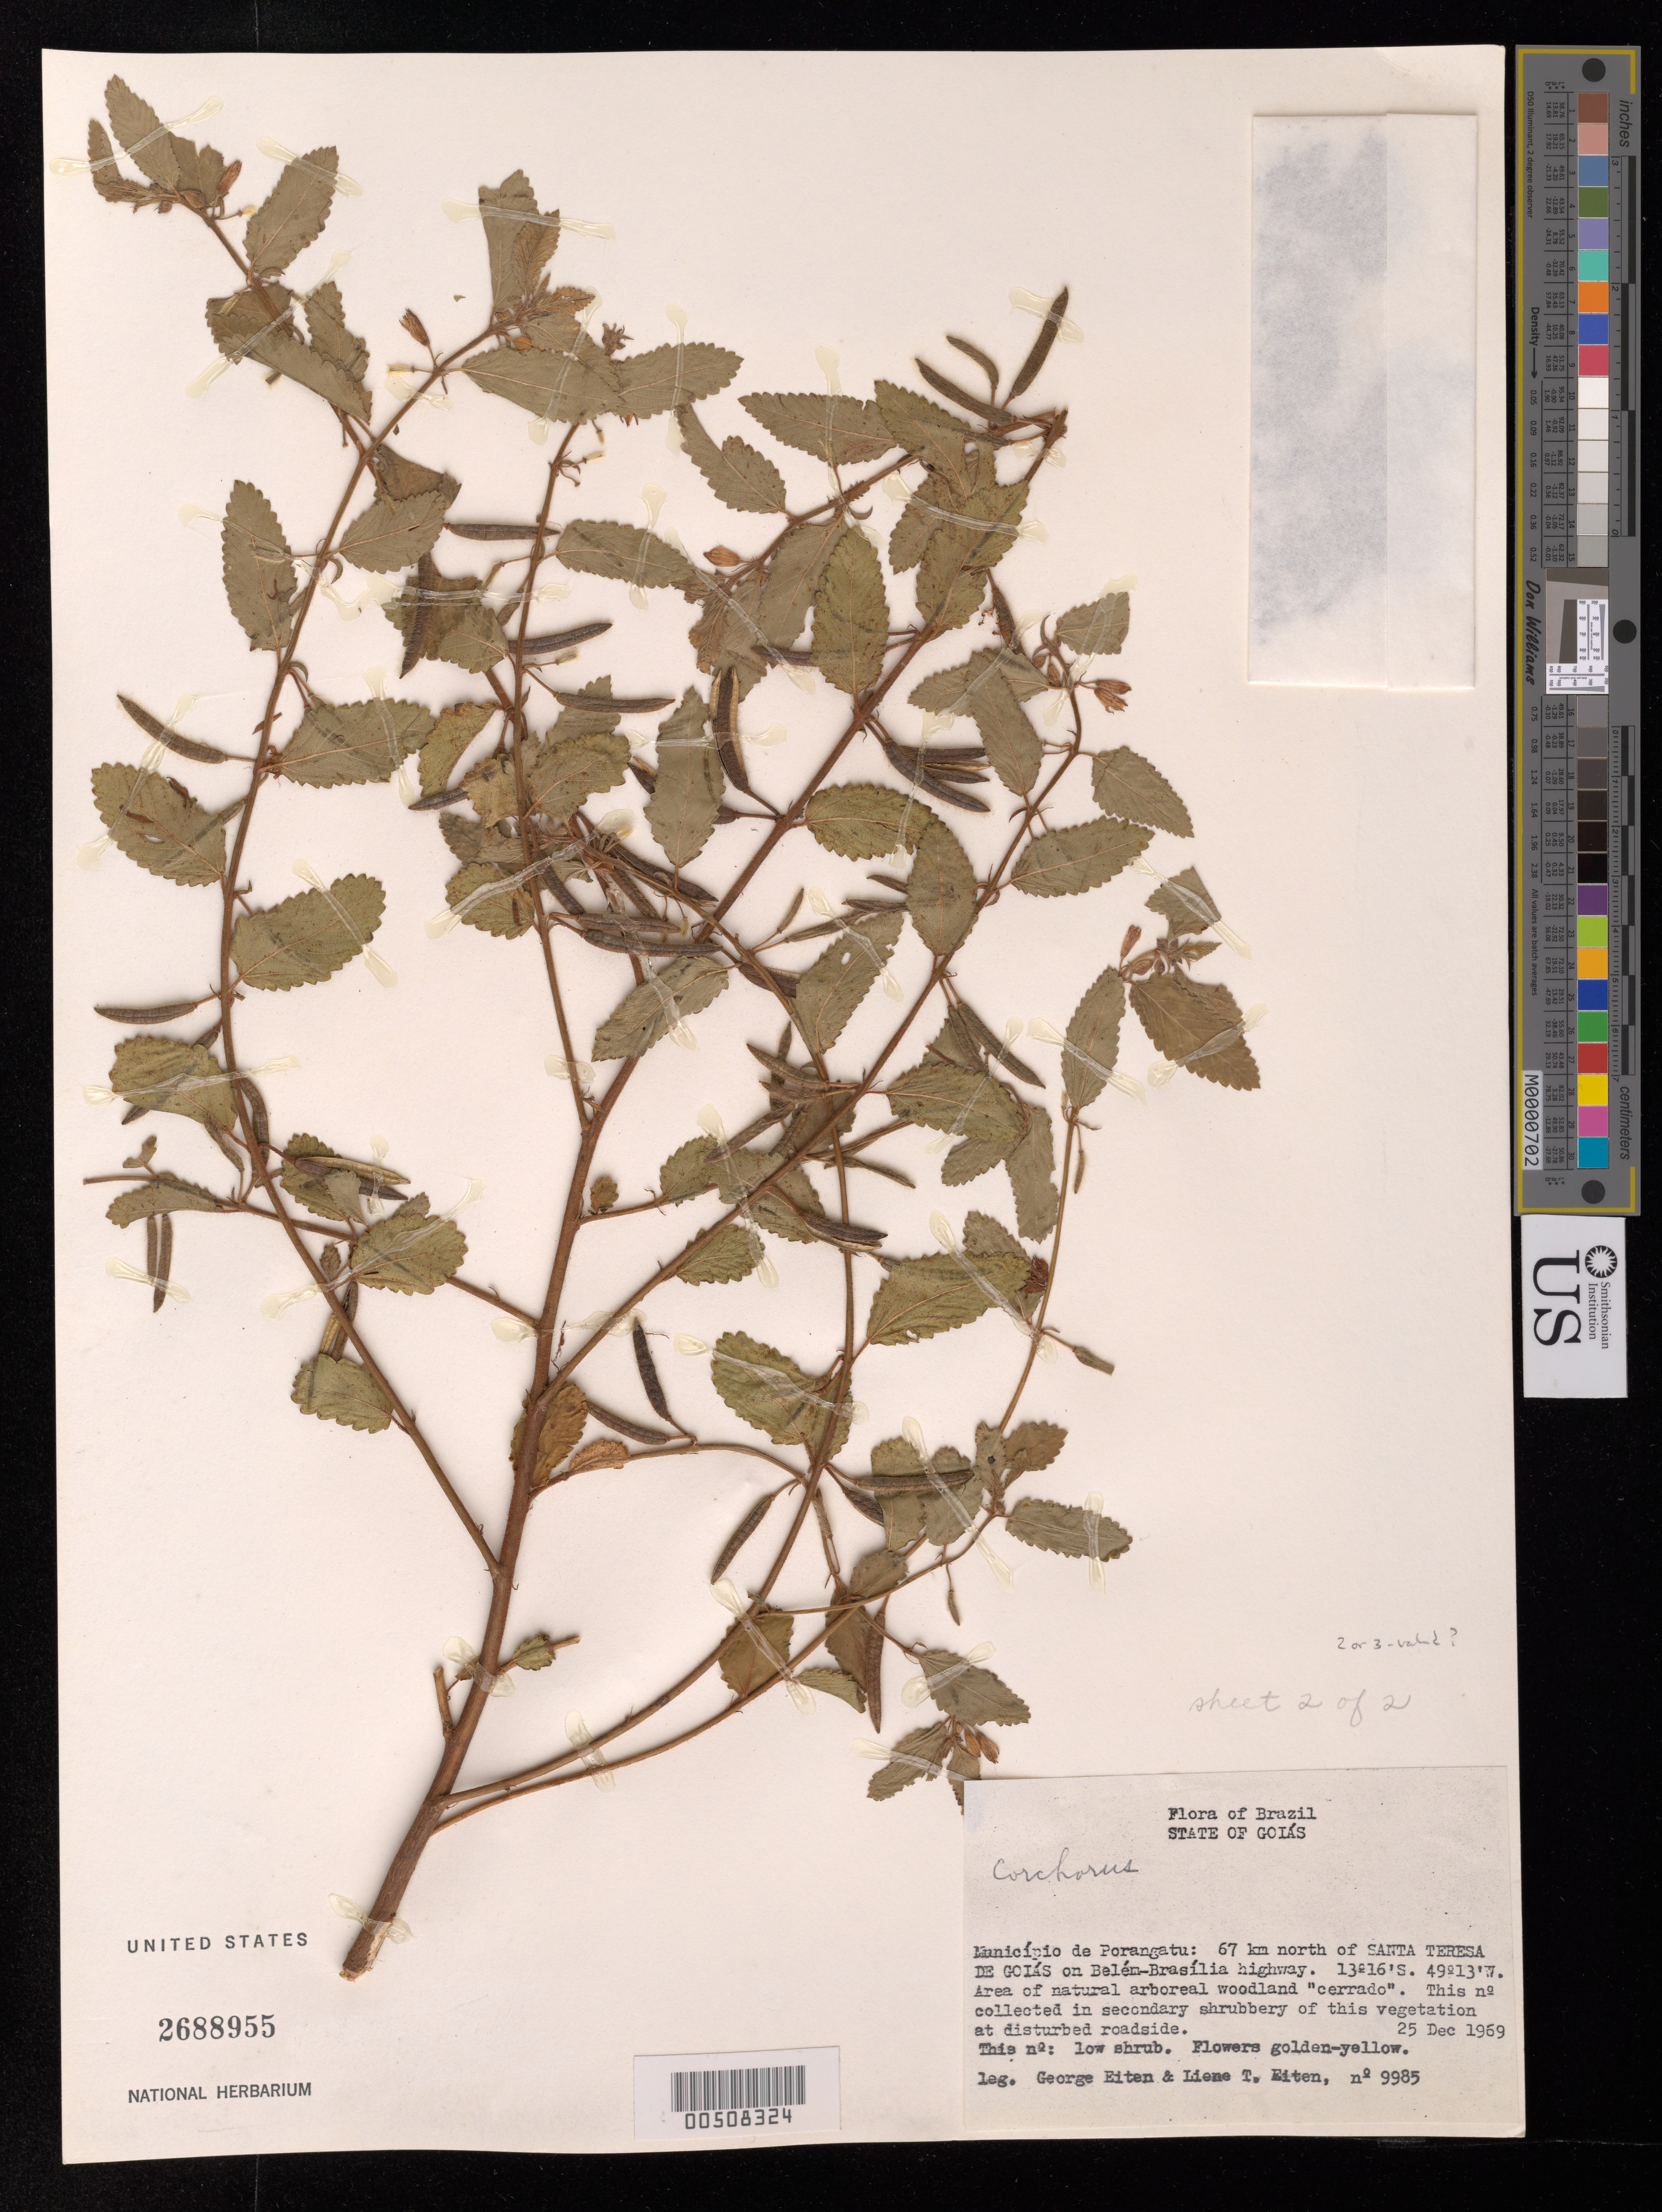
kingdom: Plantae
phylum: Tracheophyta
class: Magnoliopsida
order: Malvales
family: Malvaceae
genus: Corchorus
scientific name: Corchorus sp.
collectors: G. Eiten & L. T. Eiten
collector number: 9985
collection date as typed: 25 Dec 1969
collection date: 1969-12-25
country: Brazil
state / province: Goiás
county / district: Porangatu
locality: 67 km N of Santa Teresa de Goiás on Belém-Brasília highway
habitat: Area of natural arboreal woodland "cerrado." In secondary shrubbery of this vegetation at disturbed roadside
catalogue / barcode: US 2688955